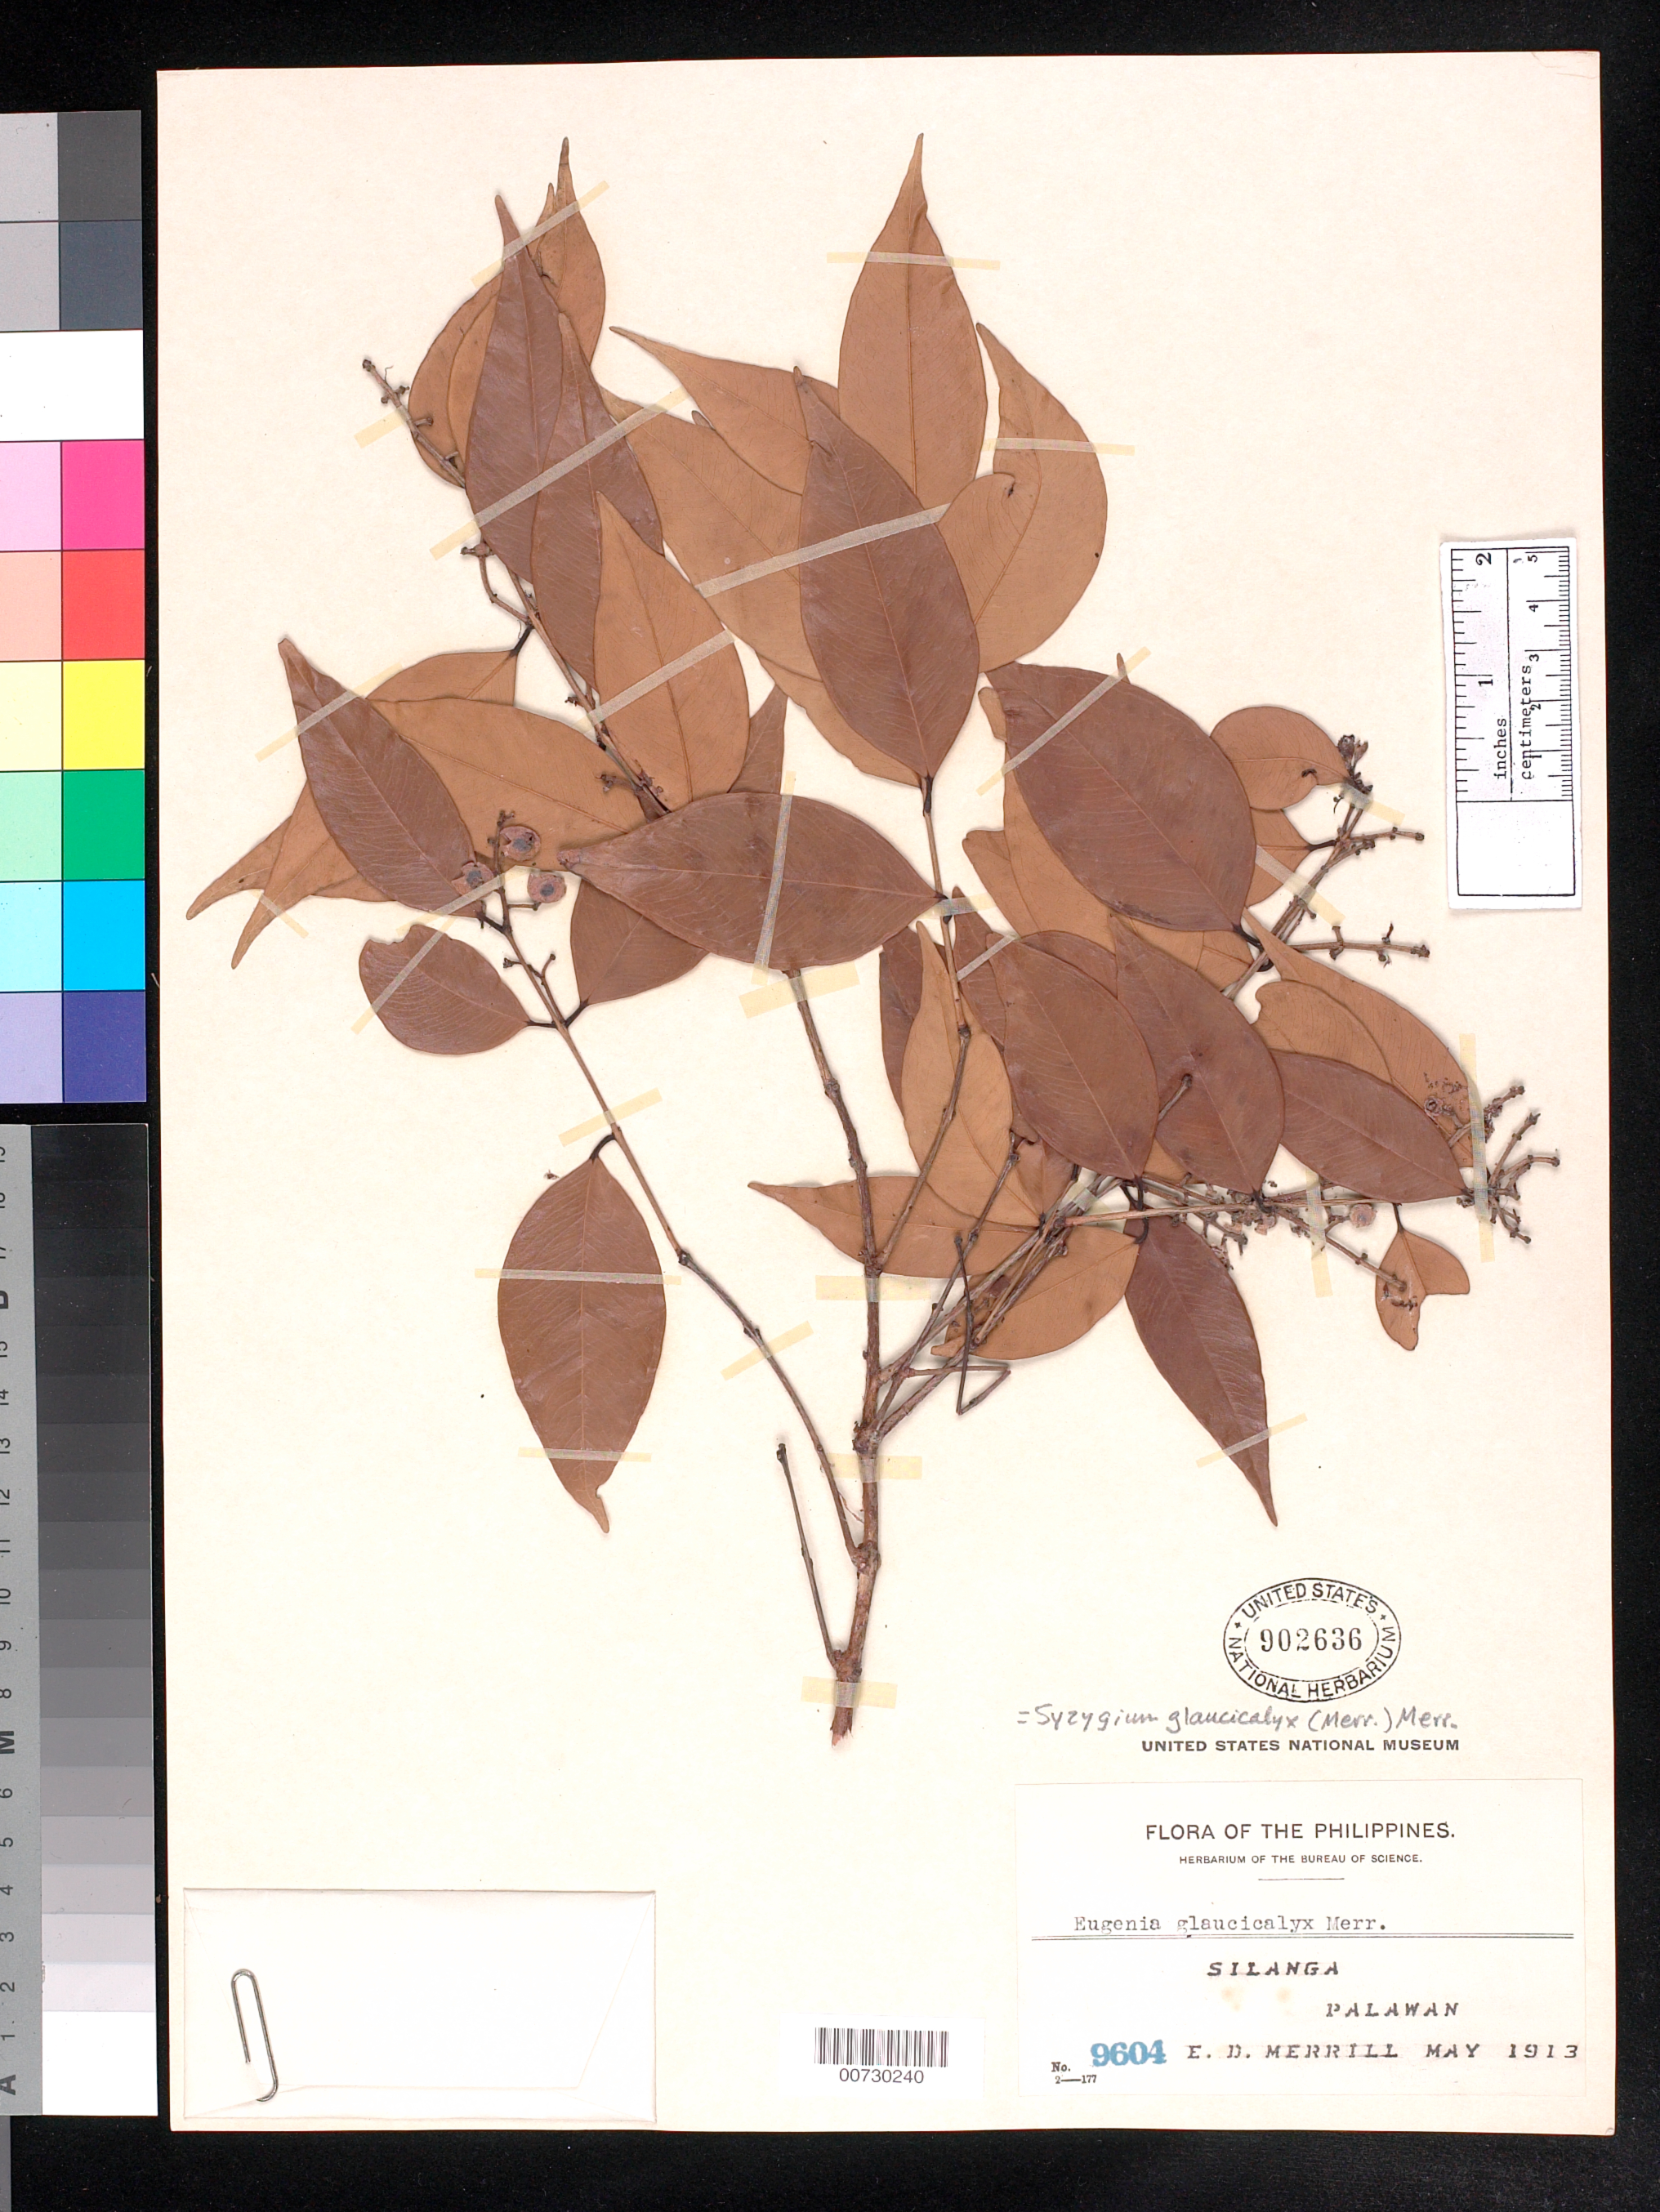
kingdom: Plantae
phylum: Tracheophyta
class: Magnoliopsida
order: Myrtales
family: Myrtaceae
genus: Syzygium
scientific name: Syzygium glaucicalyx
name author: (Merr.) Merr.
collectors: E. D. Merrill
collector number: Her. Bur. 9604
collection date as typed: May 1913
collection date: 1913-05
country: Philippines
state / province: Mimaropa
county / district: Palawan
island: Palawan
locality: Silanga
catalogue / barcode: US 902636